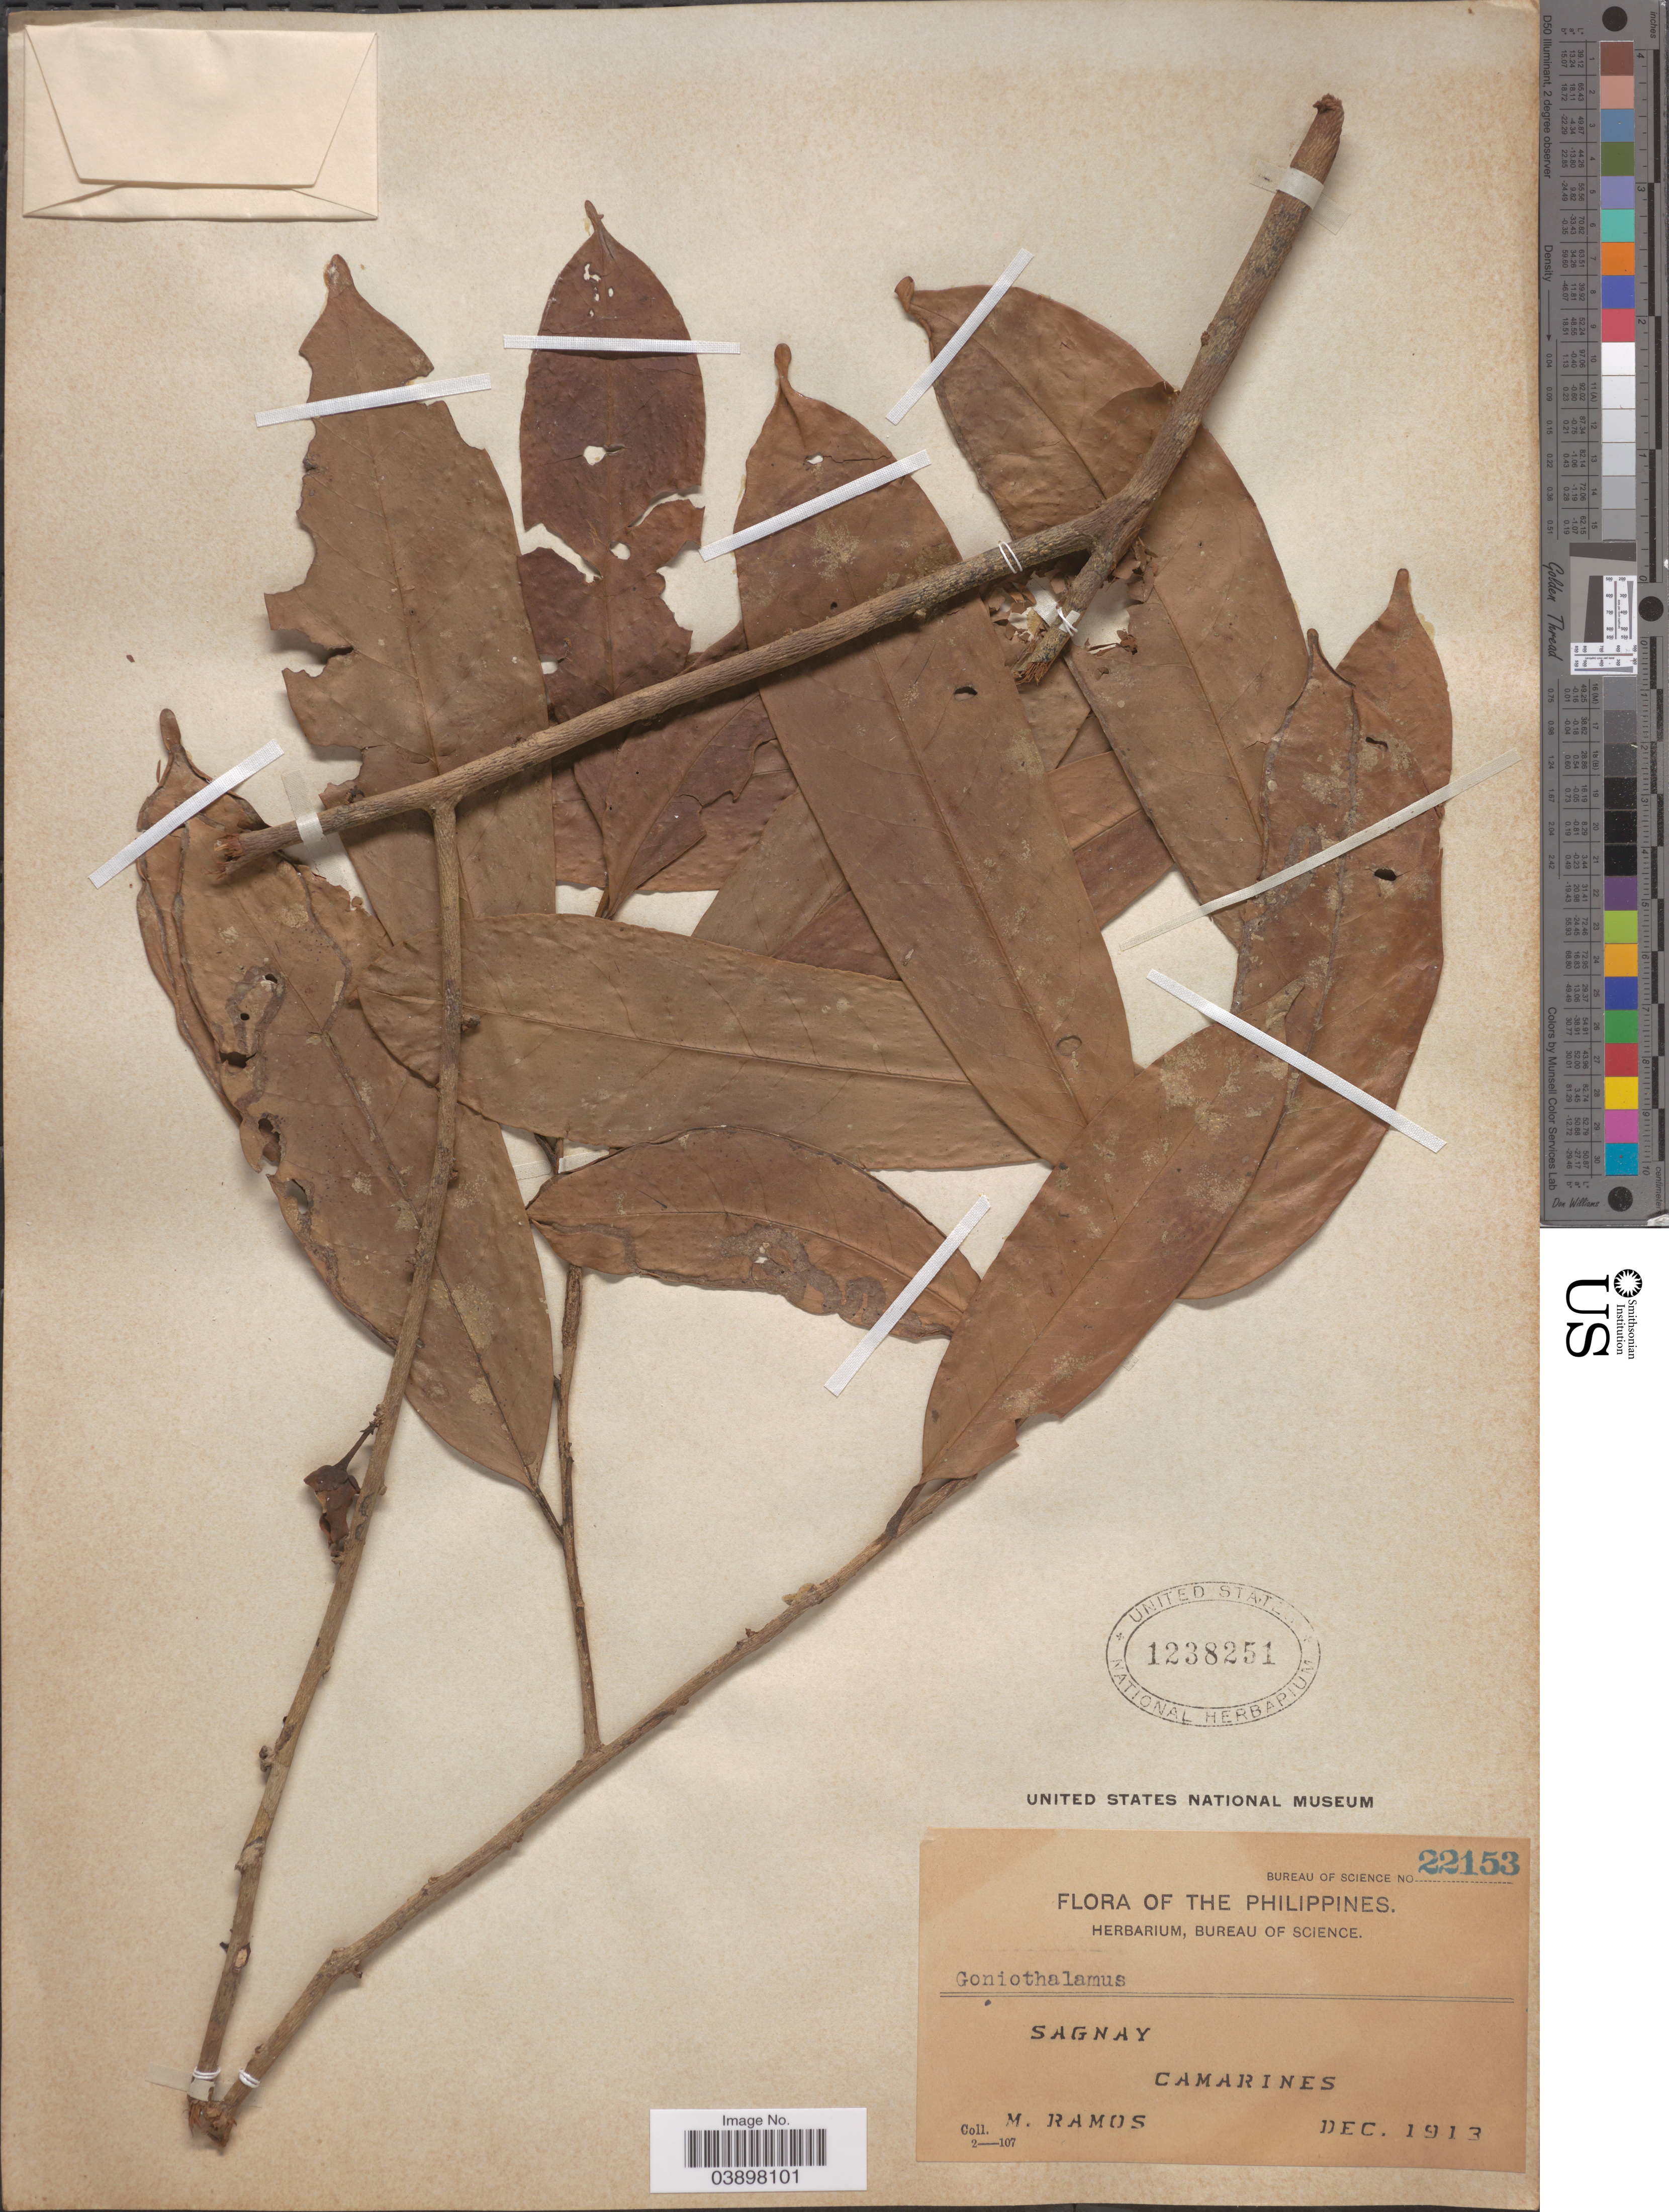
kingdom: Plantae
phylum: Tracheophyta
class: Magnoliopsida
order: Magnoliales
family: Annonaceae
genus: Goniothalamus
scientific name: Goniothalamus sp.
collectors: M. Ramos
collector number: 22153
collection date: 1913-12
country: Philippines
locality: Sagnay, Camarines.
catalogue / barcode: US 1238251